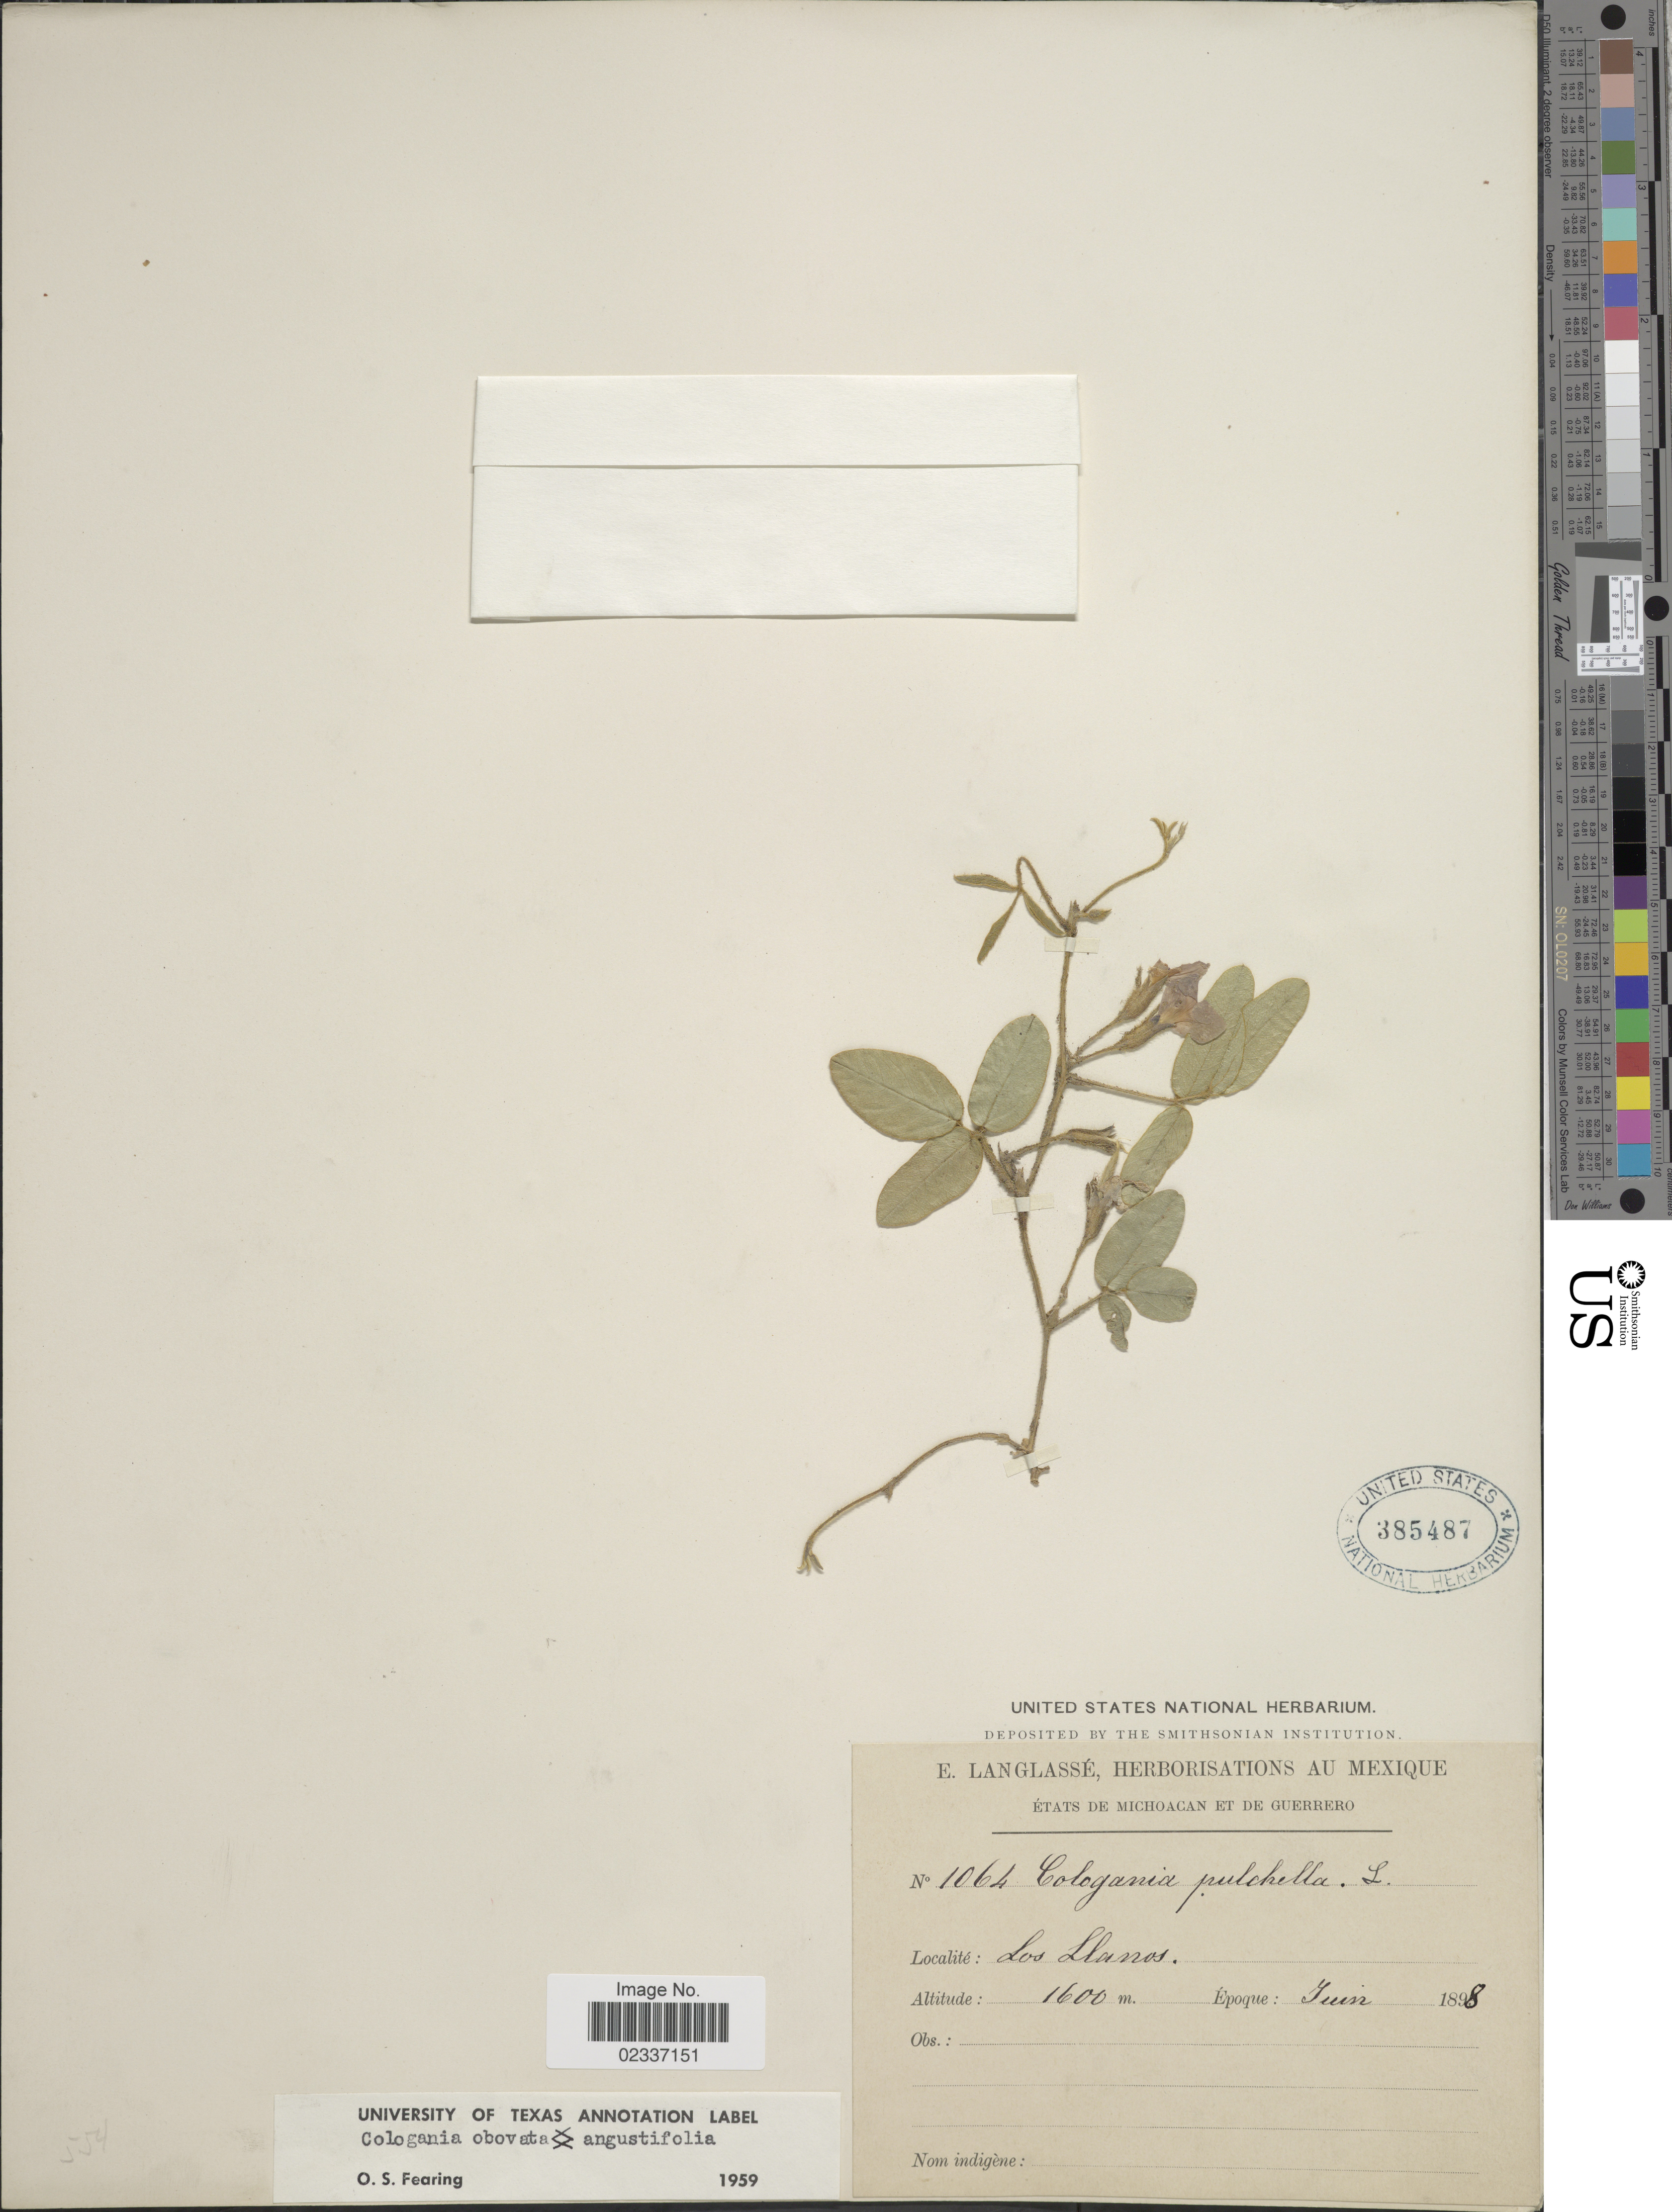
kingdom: Plantae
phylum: Tracheophyta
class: Magnoliopsida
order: Fabales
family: Fabaceae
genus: Cologania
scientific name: Cologania obovata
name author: Schltdl.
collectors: E. Langlassé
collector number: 1064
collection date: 1898-06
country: Mexico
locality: États de Michoagan et de Guerrero, Los Llanos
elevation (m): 1600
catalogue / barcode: US 385487